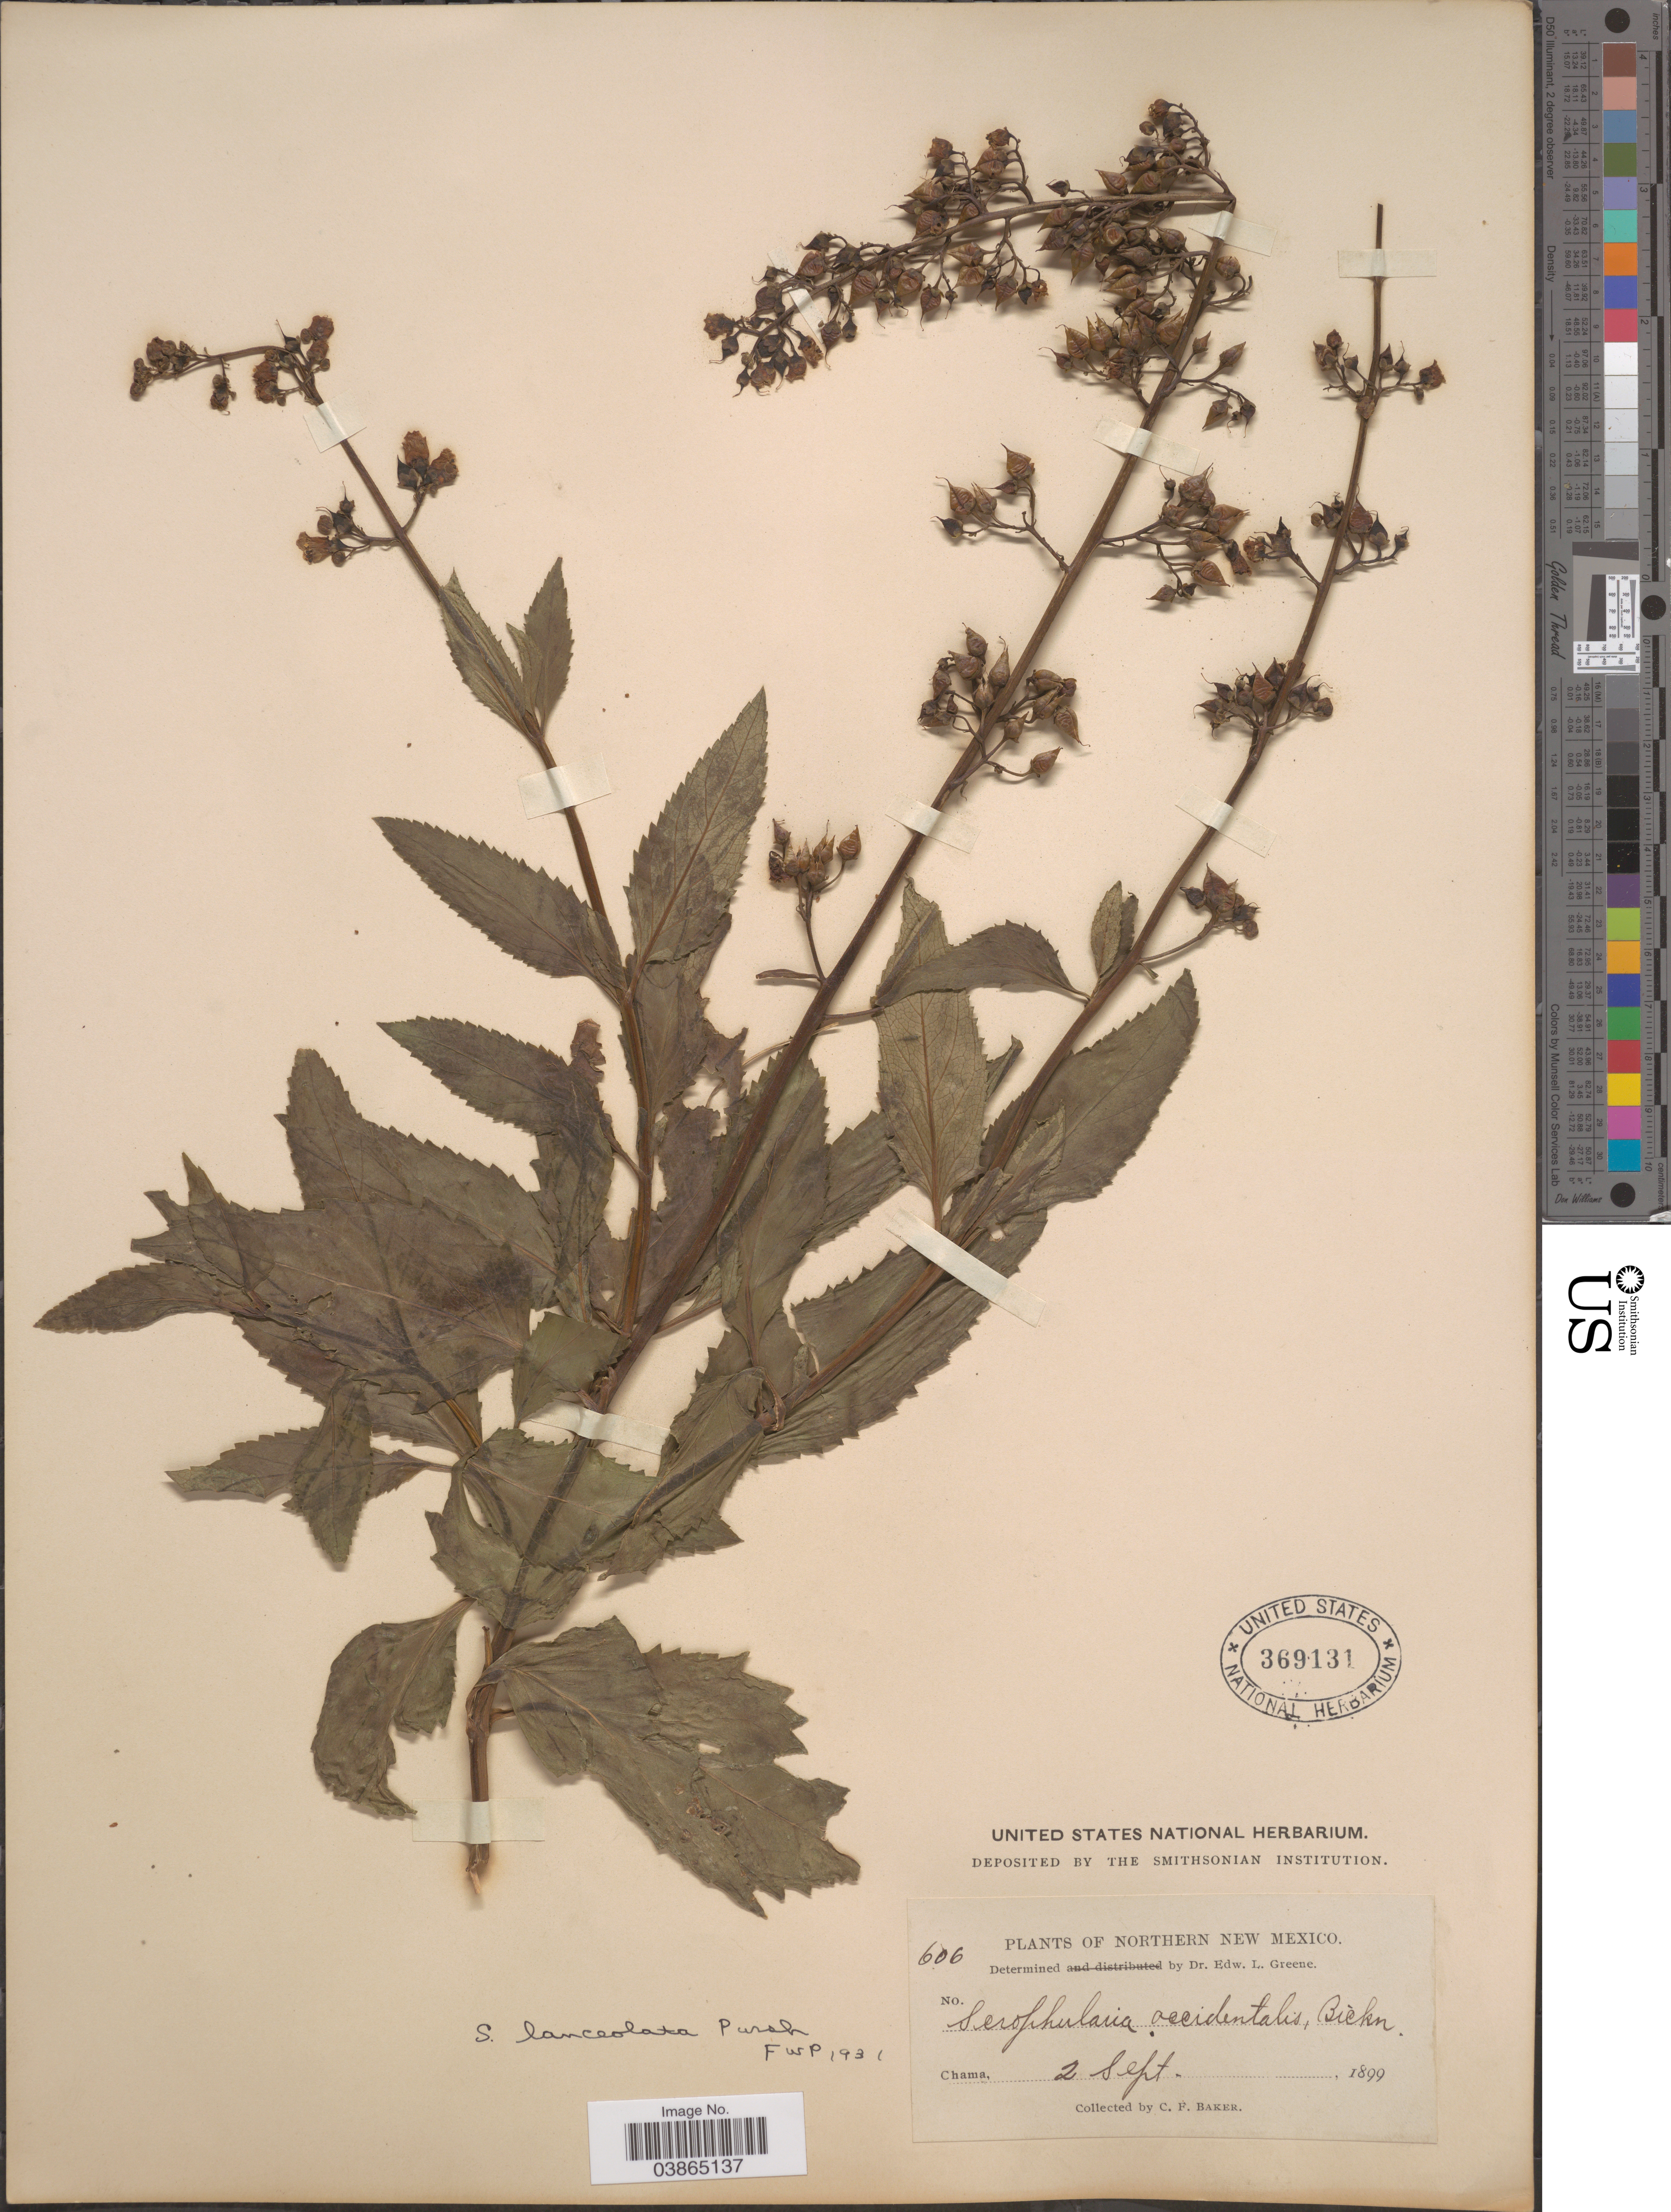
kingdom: Plantae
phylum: Tracheophyta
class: Magnoliopsida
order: Lamiales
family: Scrophulariaceae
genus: Scrophularia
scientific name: Scrophularia lanceolata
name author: Pursh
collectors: C. F. Baker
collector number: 606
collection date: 1899-09-02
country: United States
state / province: New Mexico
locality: Northern New Mexico.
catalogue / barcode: US 369131